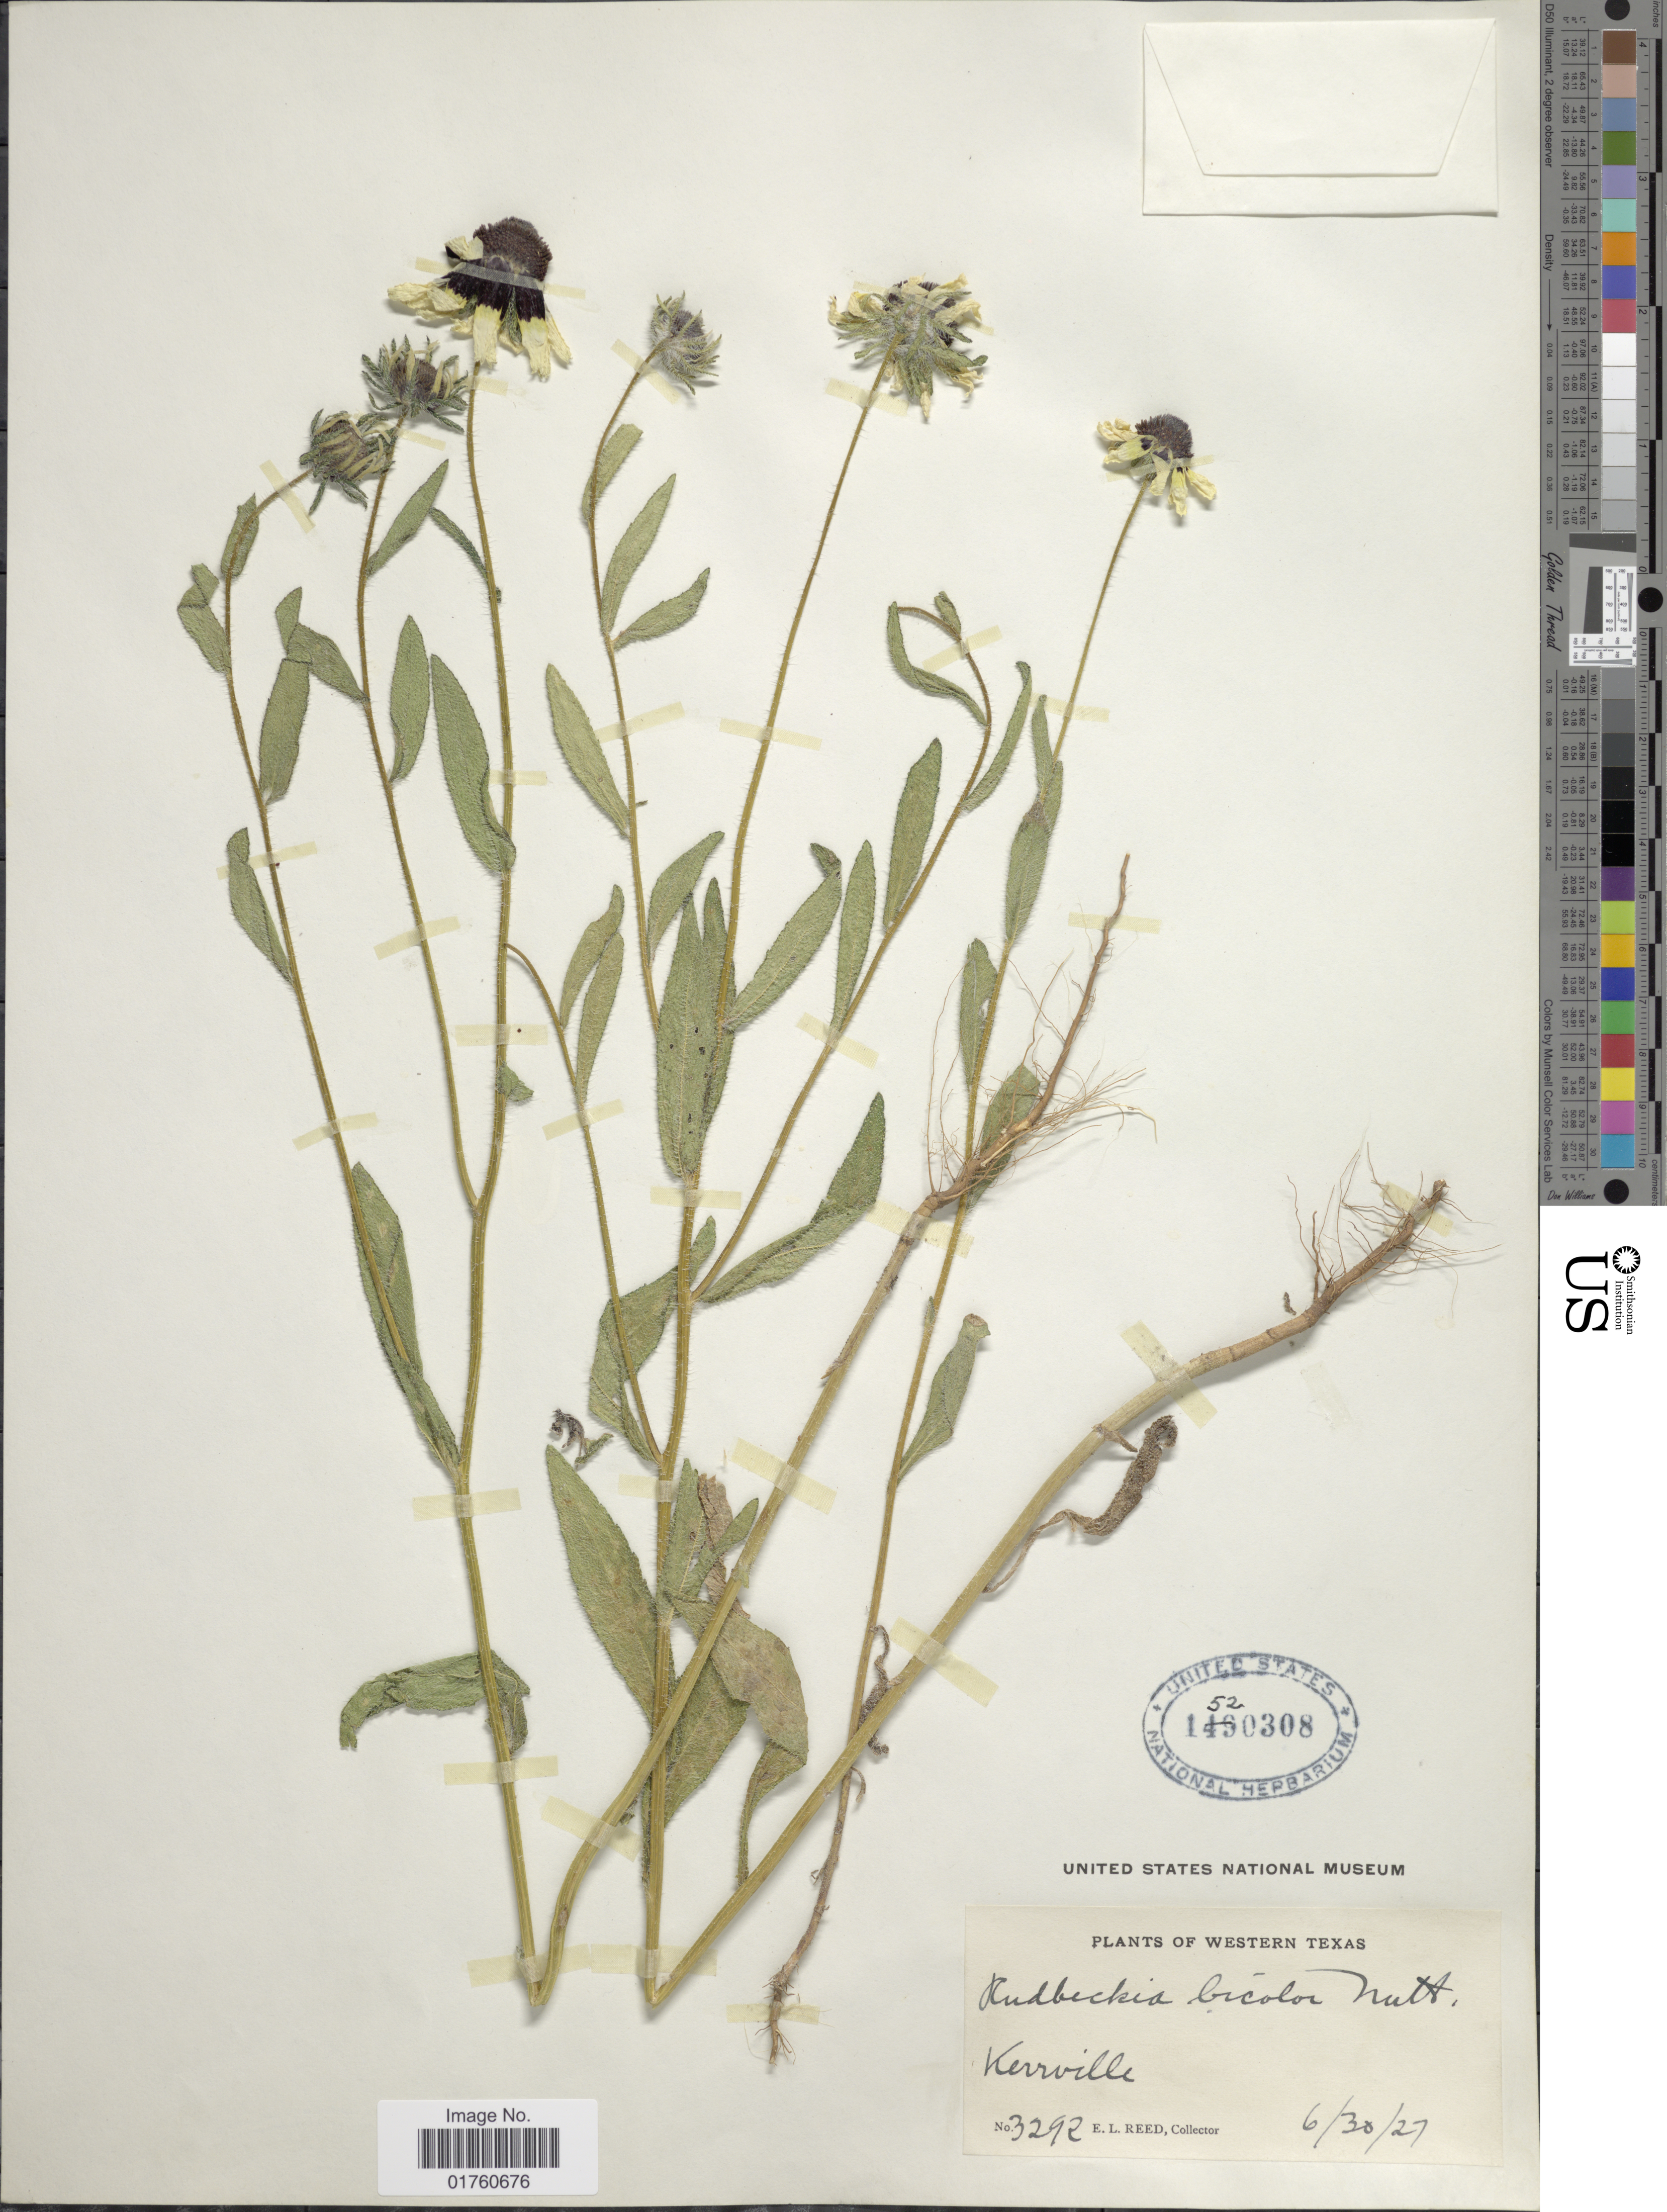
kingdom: Plantae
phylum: Tracheophyta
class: Magnoliopsida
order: Asterales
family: Asteraceae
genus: Rudbeckia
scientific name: Rudbeckia bicolor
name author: Nutt.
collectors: E. Reed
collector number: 3292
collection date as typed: Transcribed d/m/y: 30/6/27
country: United States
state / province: Texas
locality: Western Texas, Kerrville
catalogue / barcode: US 1520308